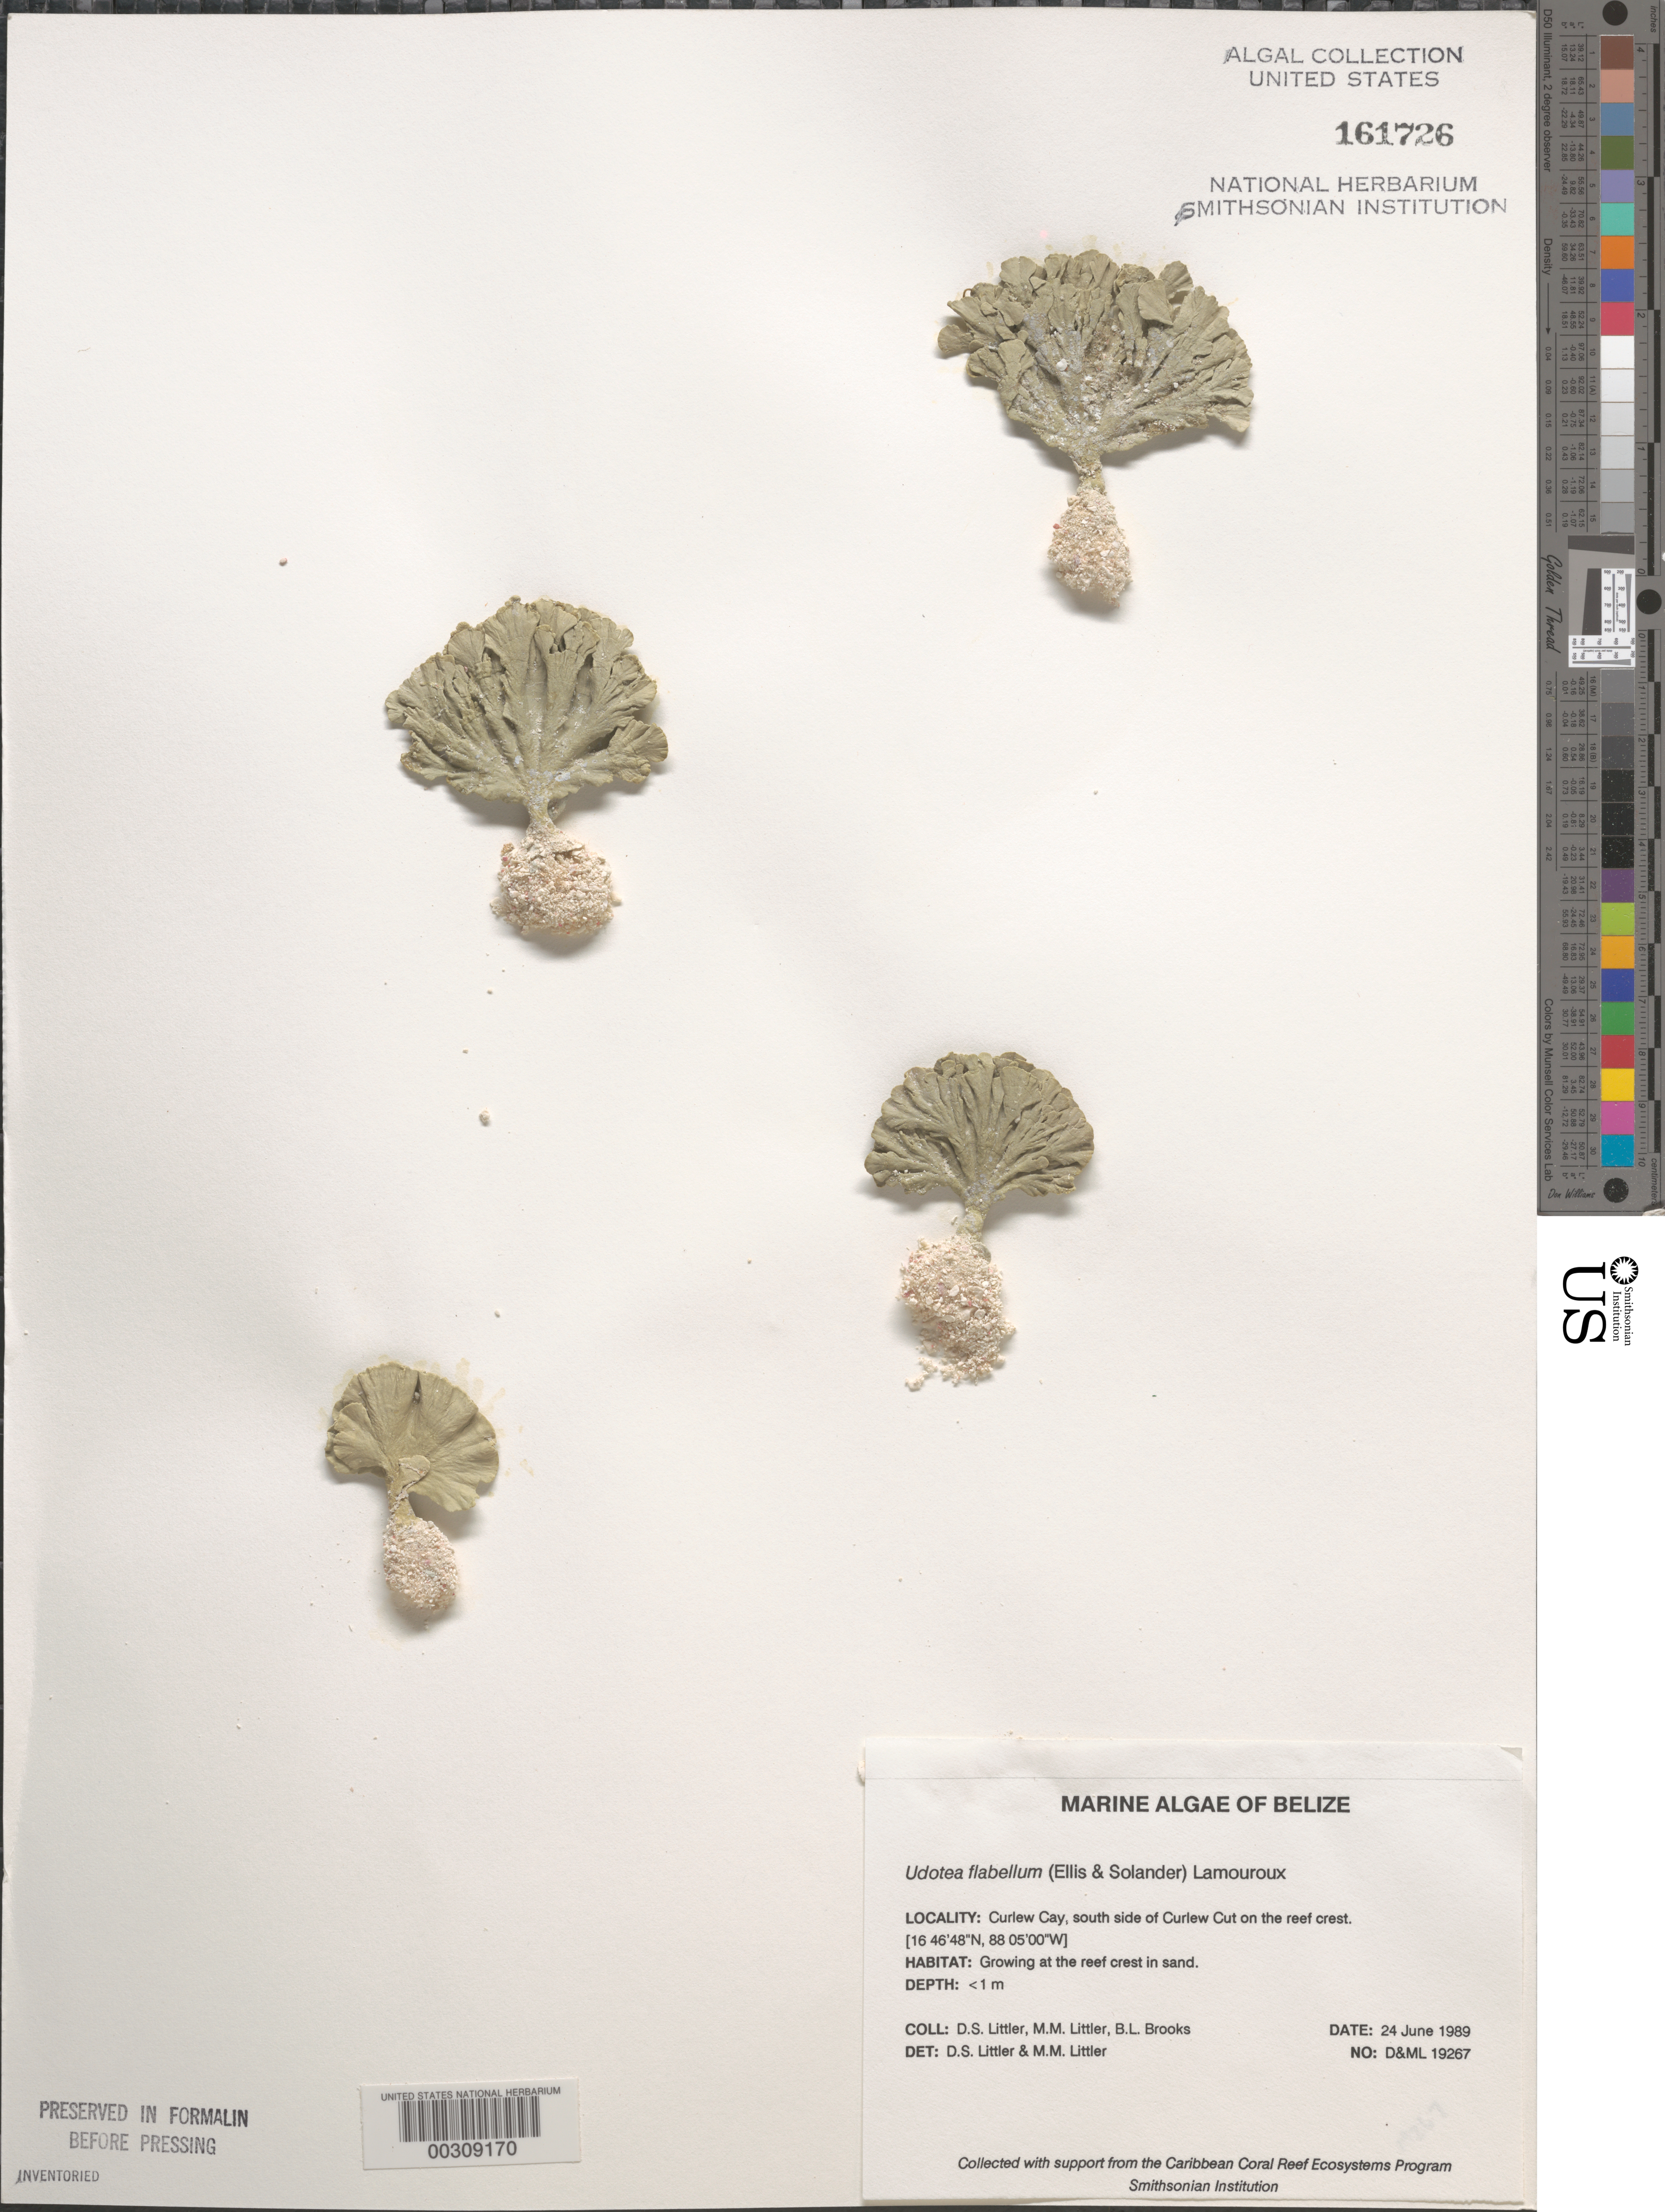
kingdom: Plantae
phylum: Chlorophyta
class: Ulvophyceae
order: Bryopsidales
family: Udoteaceae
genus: Udotea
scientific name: Udotea flabellum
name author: (J. Ellis & Sol.) M. Howe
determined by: Littler, D. S.; Littler, M. M.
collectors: D. S. Littler, M. M. Littler & B. Brooks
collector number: D&ML 19267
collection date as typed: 24 Jun 1989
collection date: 1989-06-24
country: Belize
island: Curlew Cay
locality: South side of Curlew Cut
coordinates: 16 46' 48" N, 88 05' 00" w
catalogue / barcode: US 161726